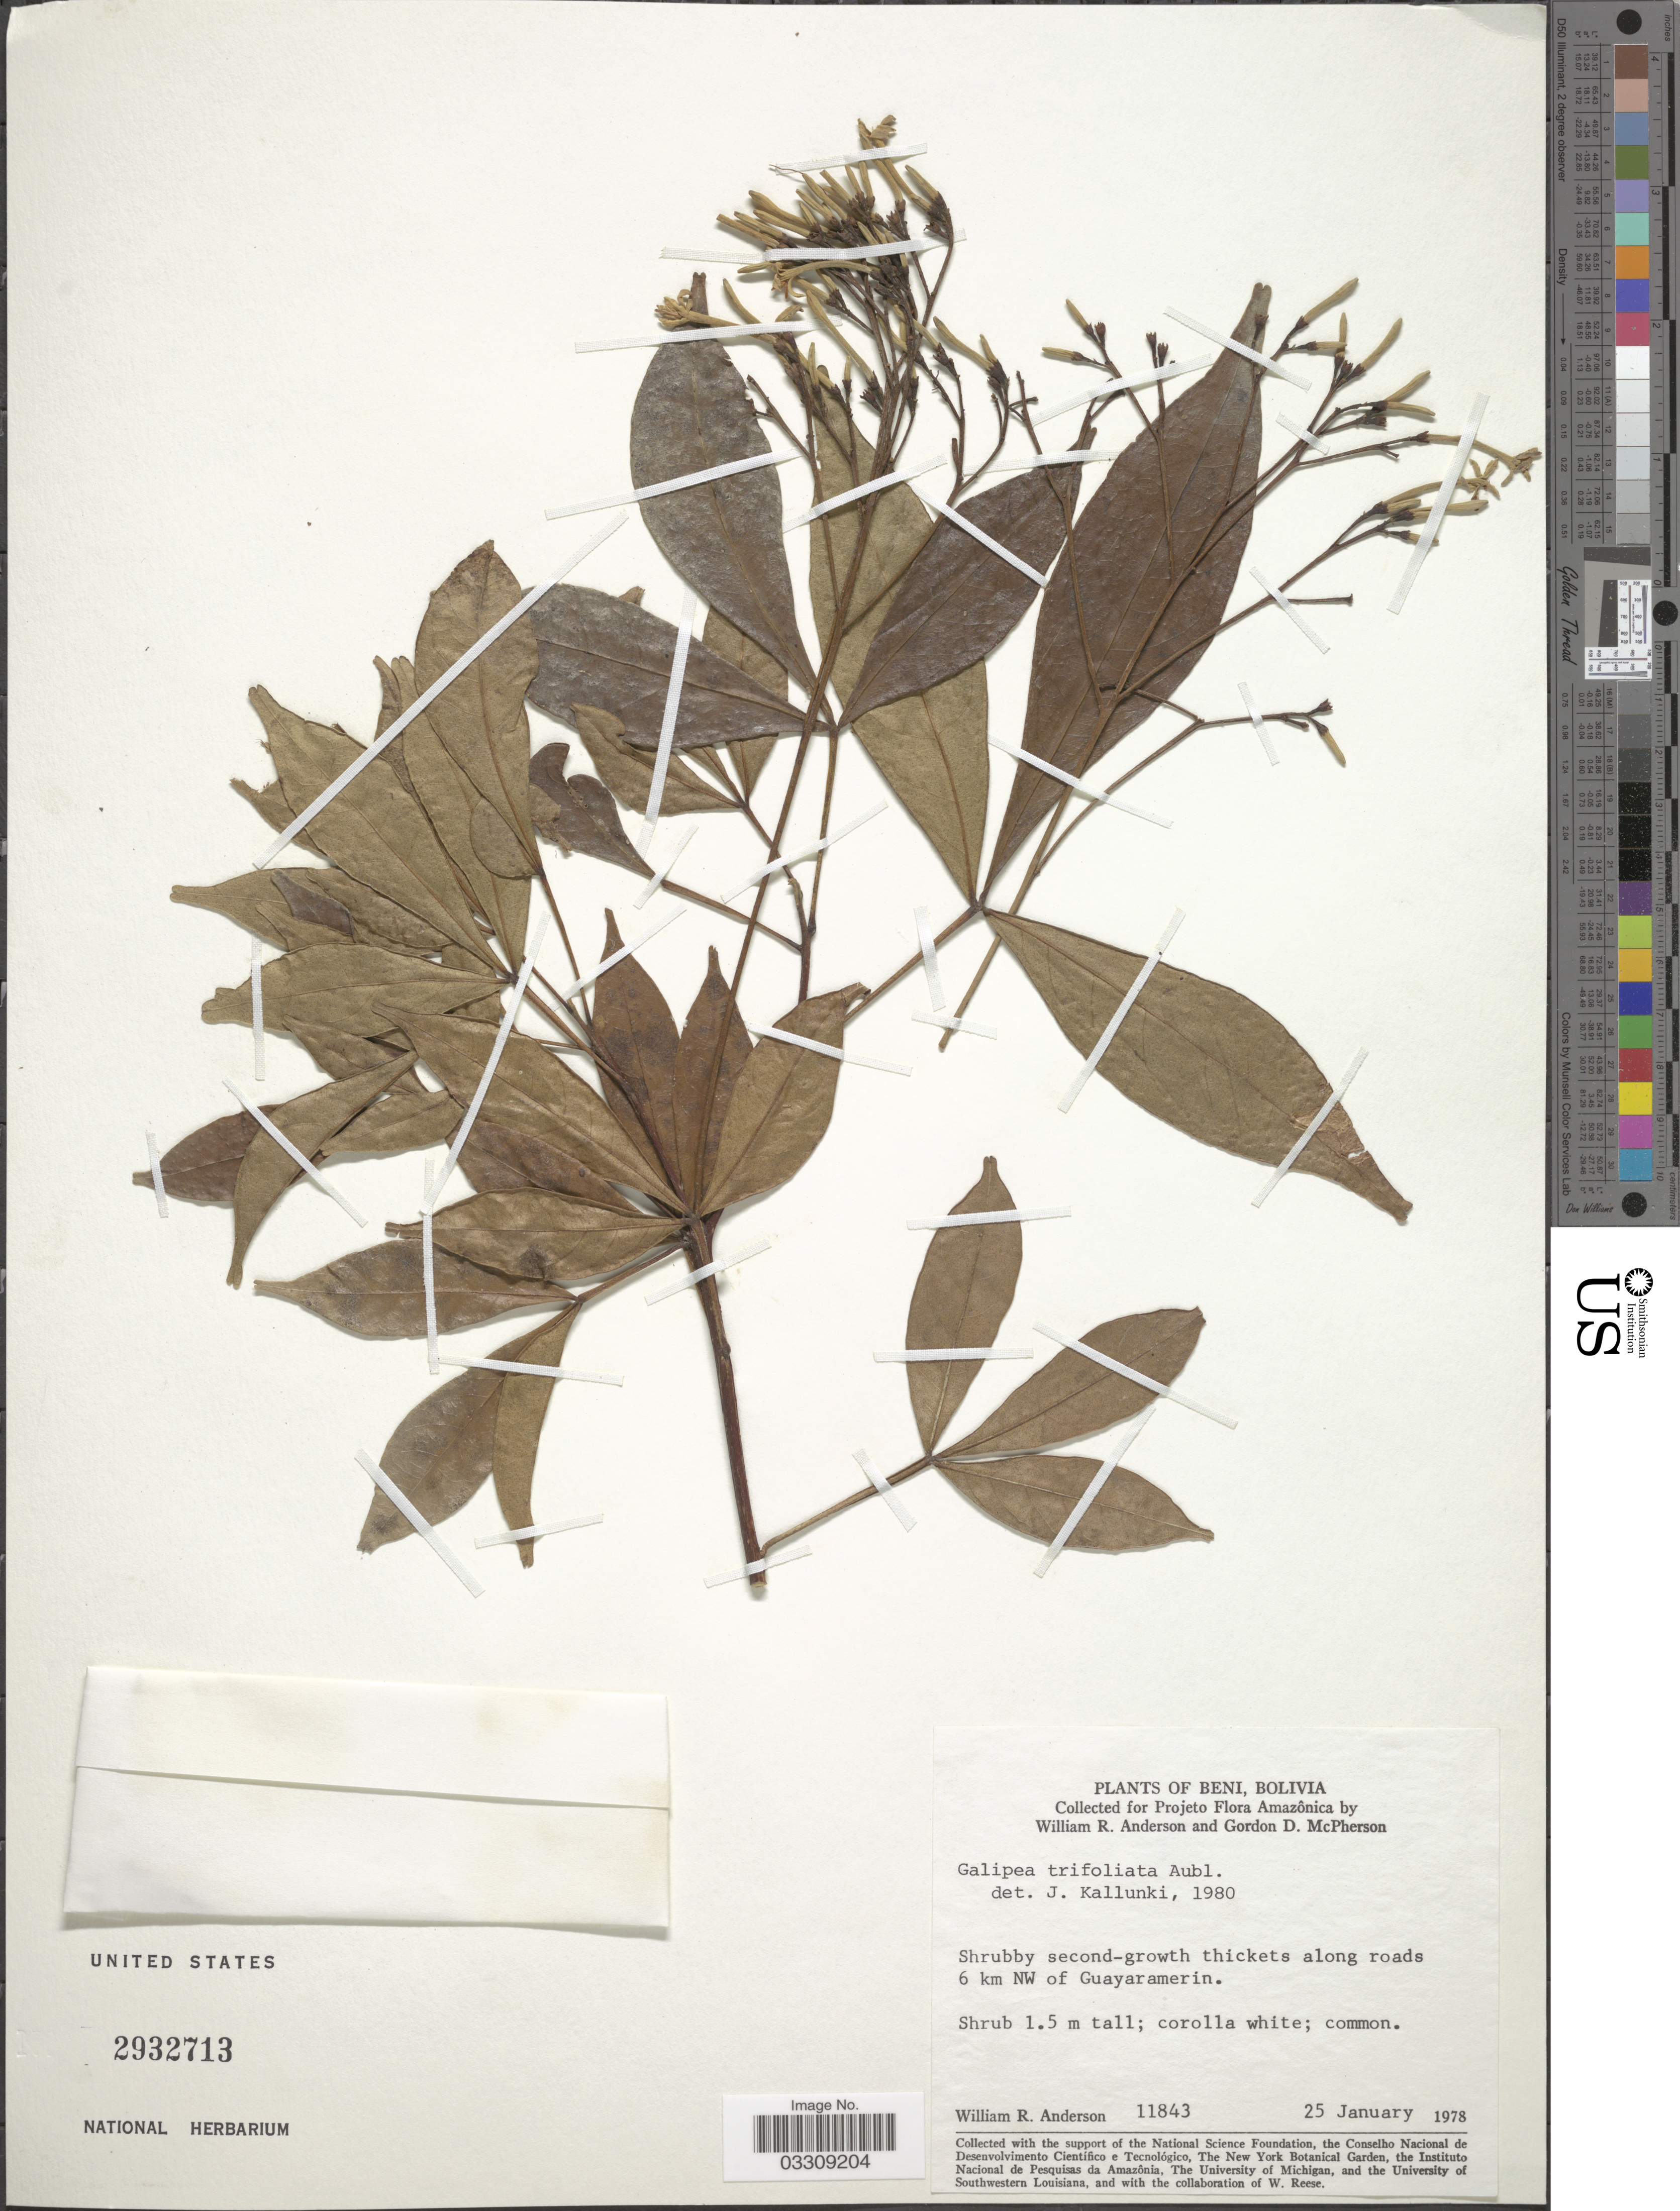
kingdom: Plantae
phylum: Tracheophyta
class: Magnoliopsida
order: Sapindales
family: Rutaceae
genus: Galipea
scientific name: Galipea trifoliata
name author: Aubl.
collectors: W. R. Anderson & G. D. McPherson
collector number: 11843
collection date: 1978-01-25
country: Bolivia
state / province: Beni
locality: Along roads 6 km NW of Guayaramerin.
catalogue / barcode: US 2932713